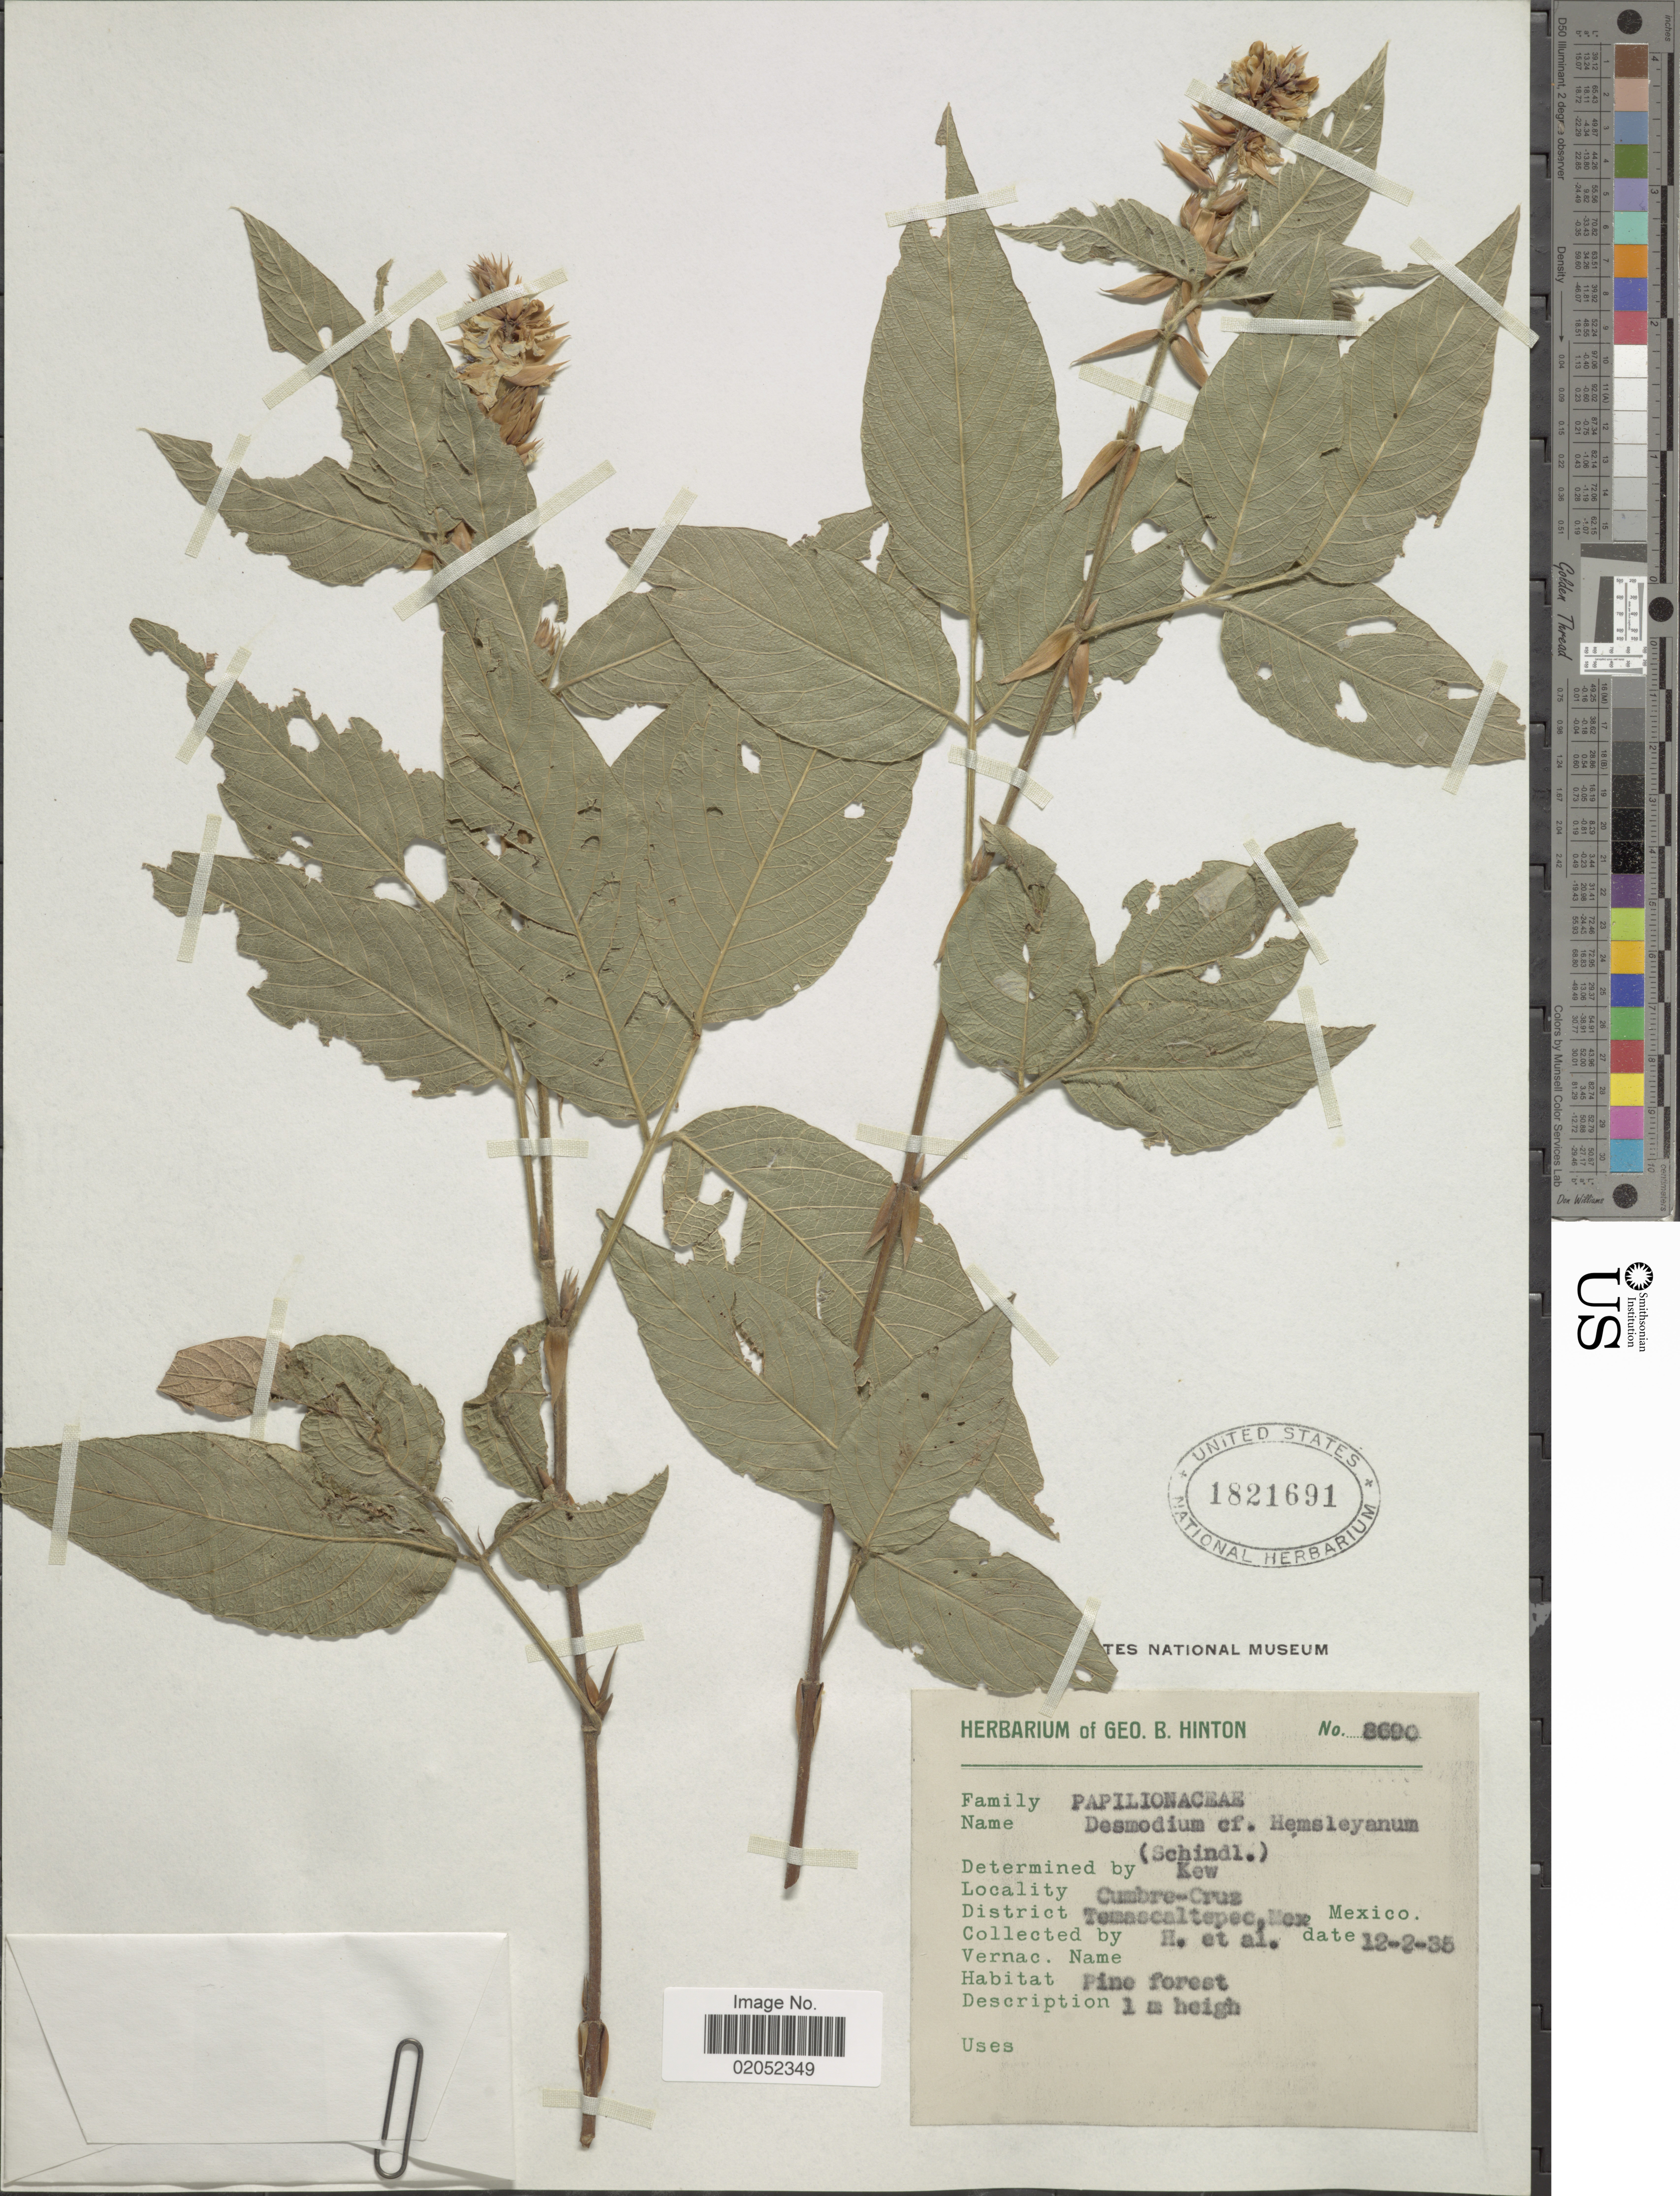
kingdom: Plantae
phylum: Tracheophyta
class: Magnoliopsida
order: Fabales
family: Fabaceae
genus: Desmodium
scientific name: Desmodium amplifolium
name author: Hemsl.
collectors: G. B. Hinton & et al.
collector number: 8590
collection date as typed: Transcribed d/m/y: 2/12/35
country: Mexico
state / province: México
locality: Cumbre-Cruz, Temascaltepec, Mex, Mexico.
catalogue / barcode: US 121691